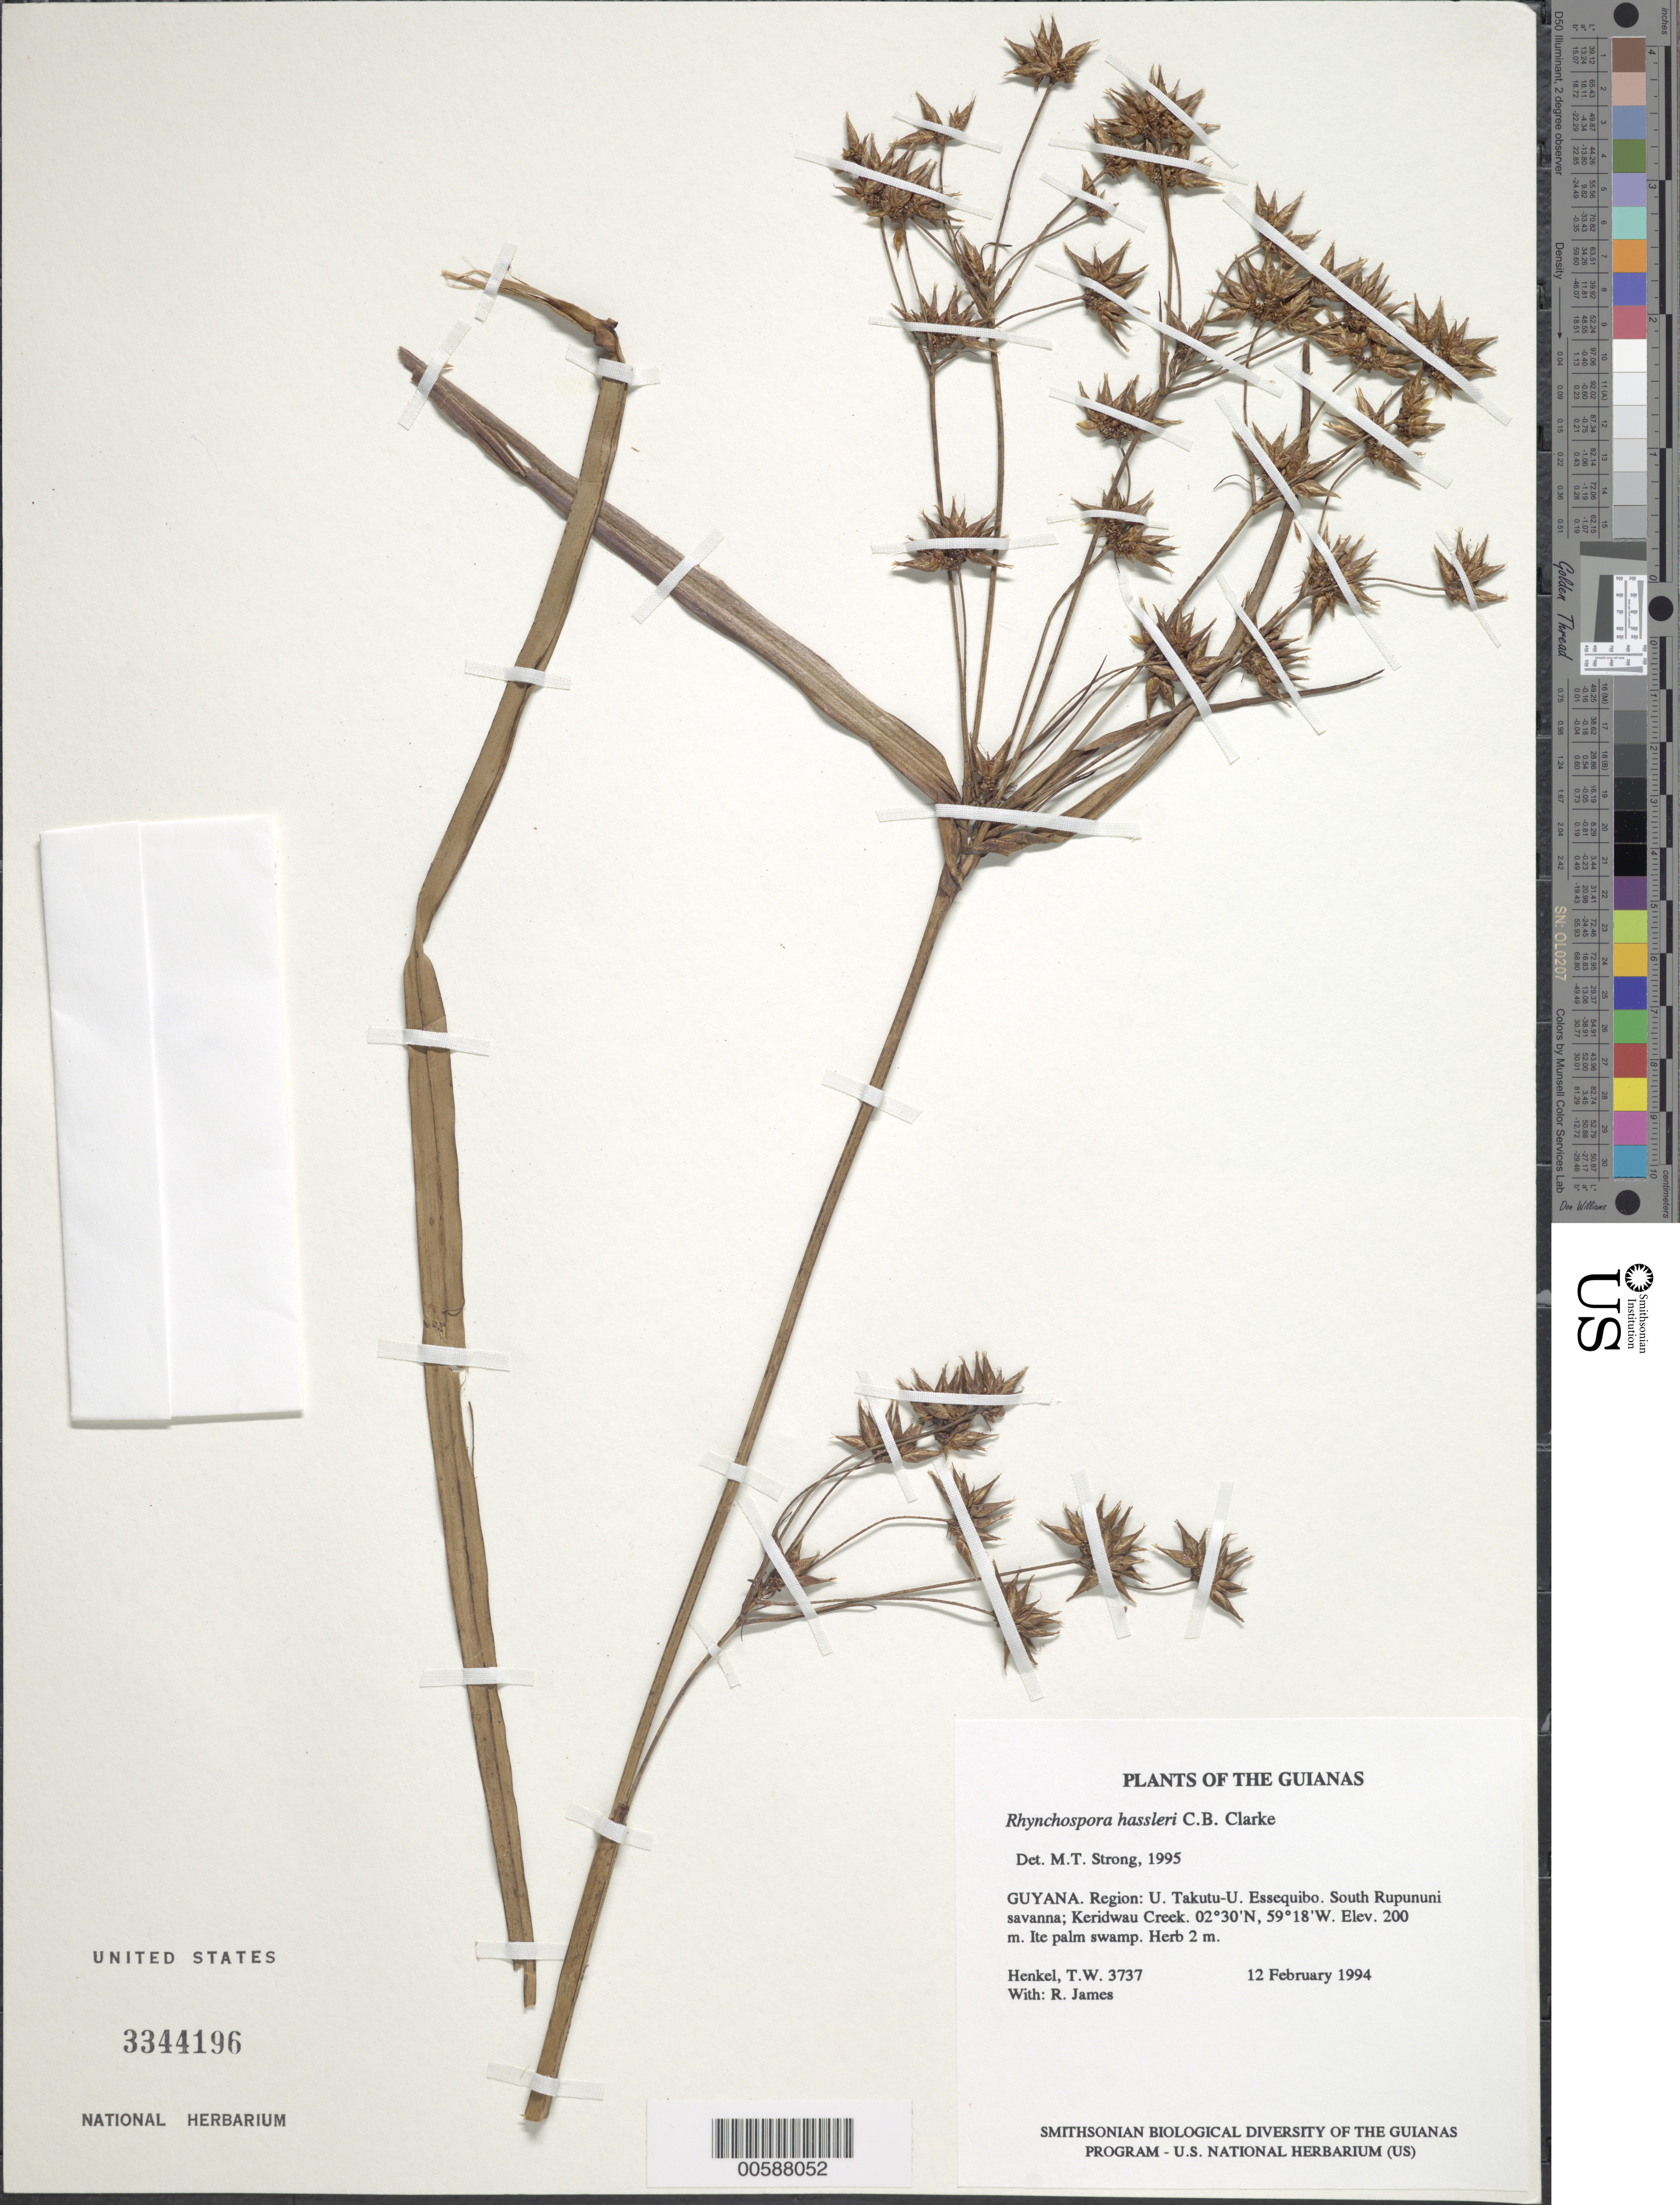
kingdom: Plantae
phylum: Tracheophyta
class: Liliopsida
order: Poales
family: Cyperaceae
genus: Rhynchospora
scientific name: Rhynchospora hassleri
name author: C.B. Clarke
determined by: Strong, M. T., (US), Smithsonian Institution - National Museum of Natural History (UNITED STATES)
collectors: T. Henkel & R. James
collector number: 3737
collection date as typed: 12 February 1994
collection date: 1994-02-12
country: Guyana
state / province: U. Takutu-U. Essequibo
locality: South Rupununi savanna; Keridwau Creek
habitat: Ite palm swamp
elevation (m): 200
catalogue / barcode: US 3344196